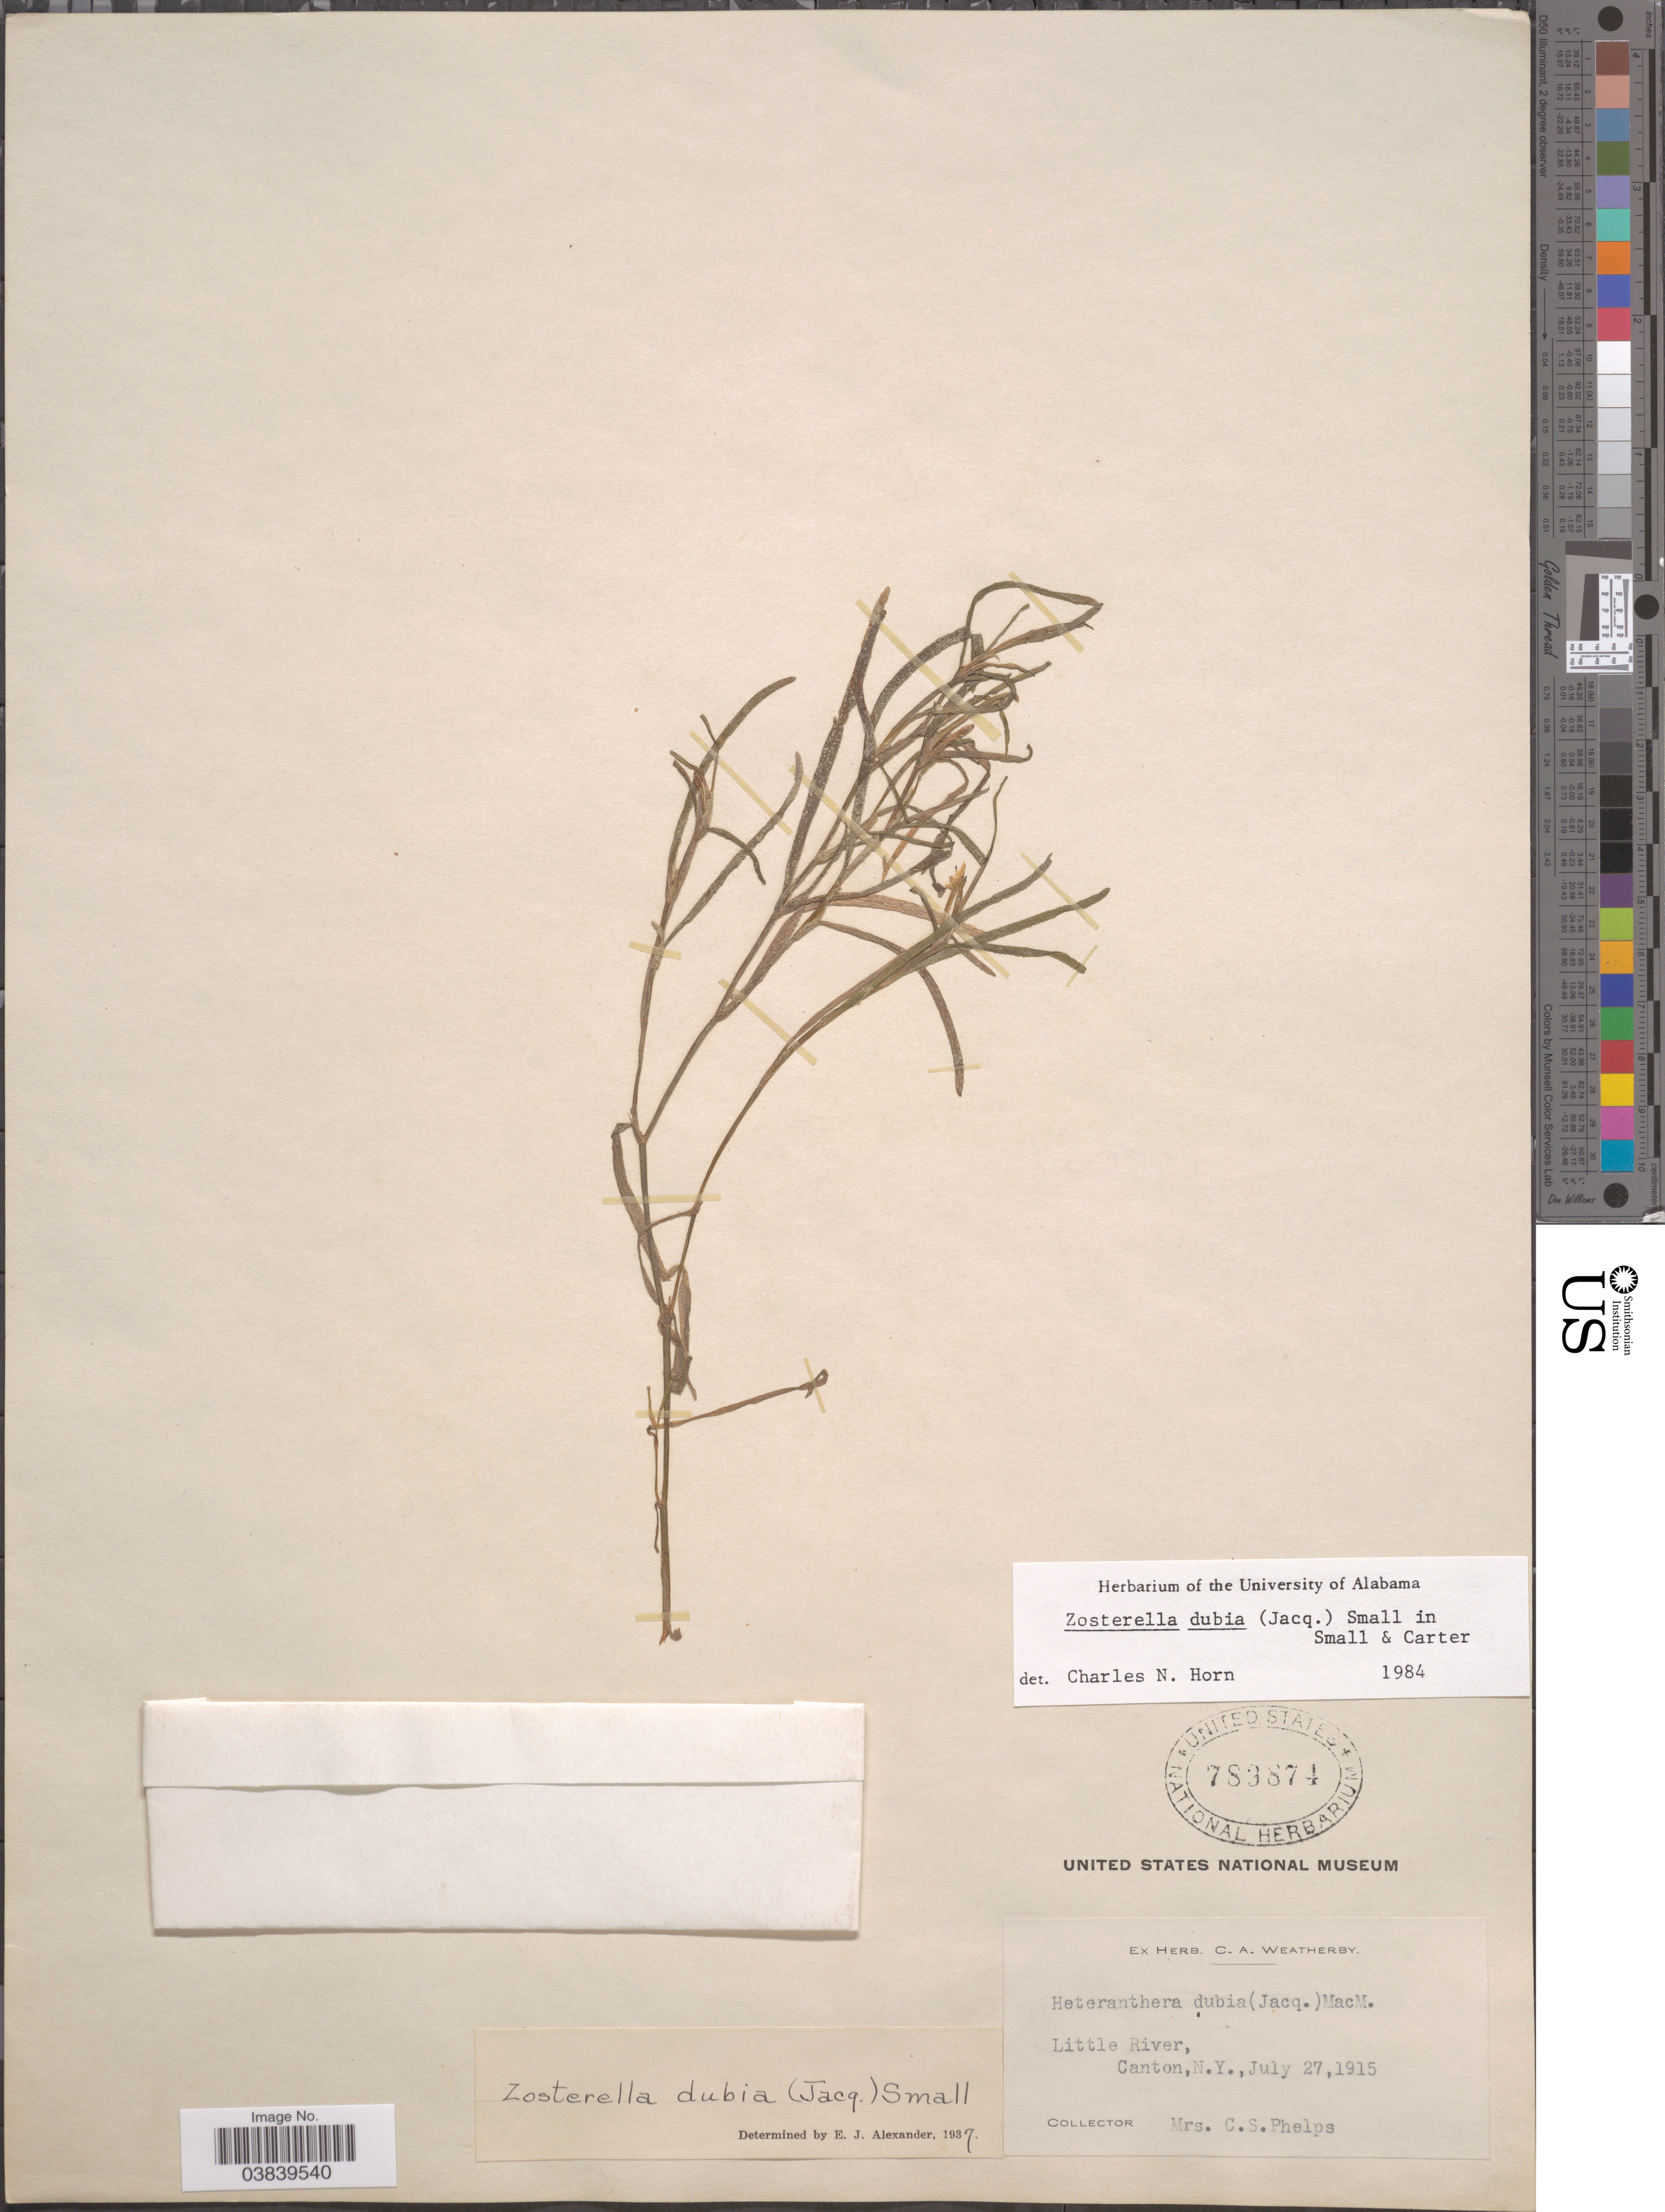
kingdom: Plantae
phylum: Tracheophyta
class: Liliopsida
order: Commelinales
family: Pontederiaceae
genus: Heteranthera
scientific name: Heteranthera dubia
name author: (Jacq.) MacMill.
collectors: C. Phelps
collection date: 1915-07-27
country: United States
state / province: New York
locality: Little River, Canton.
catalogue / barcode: US 783874